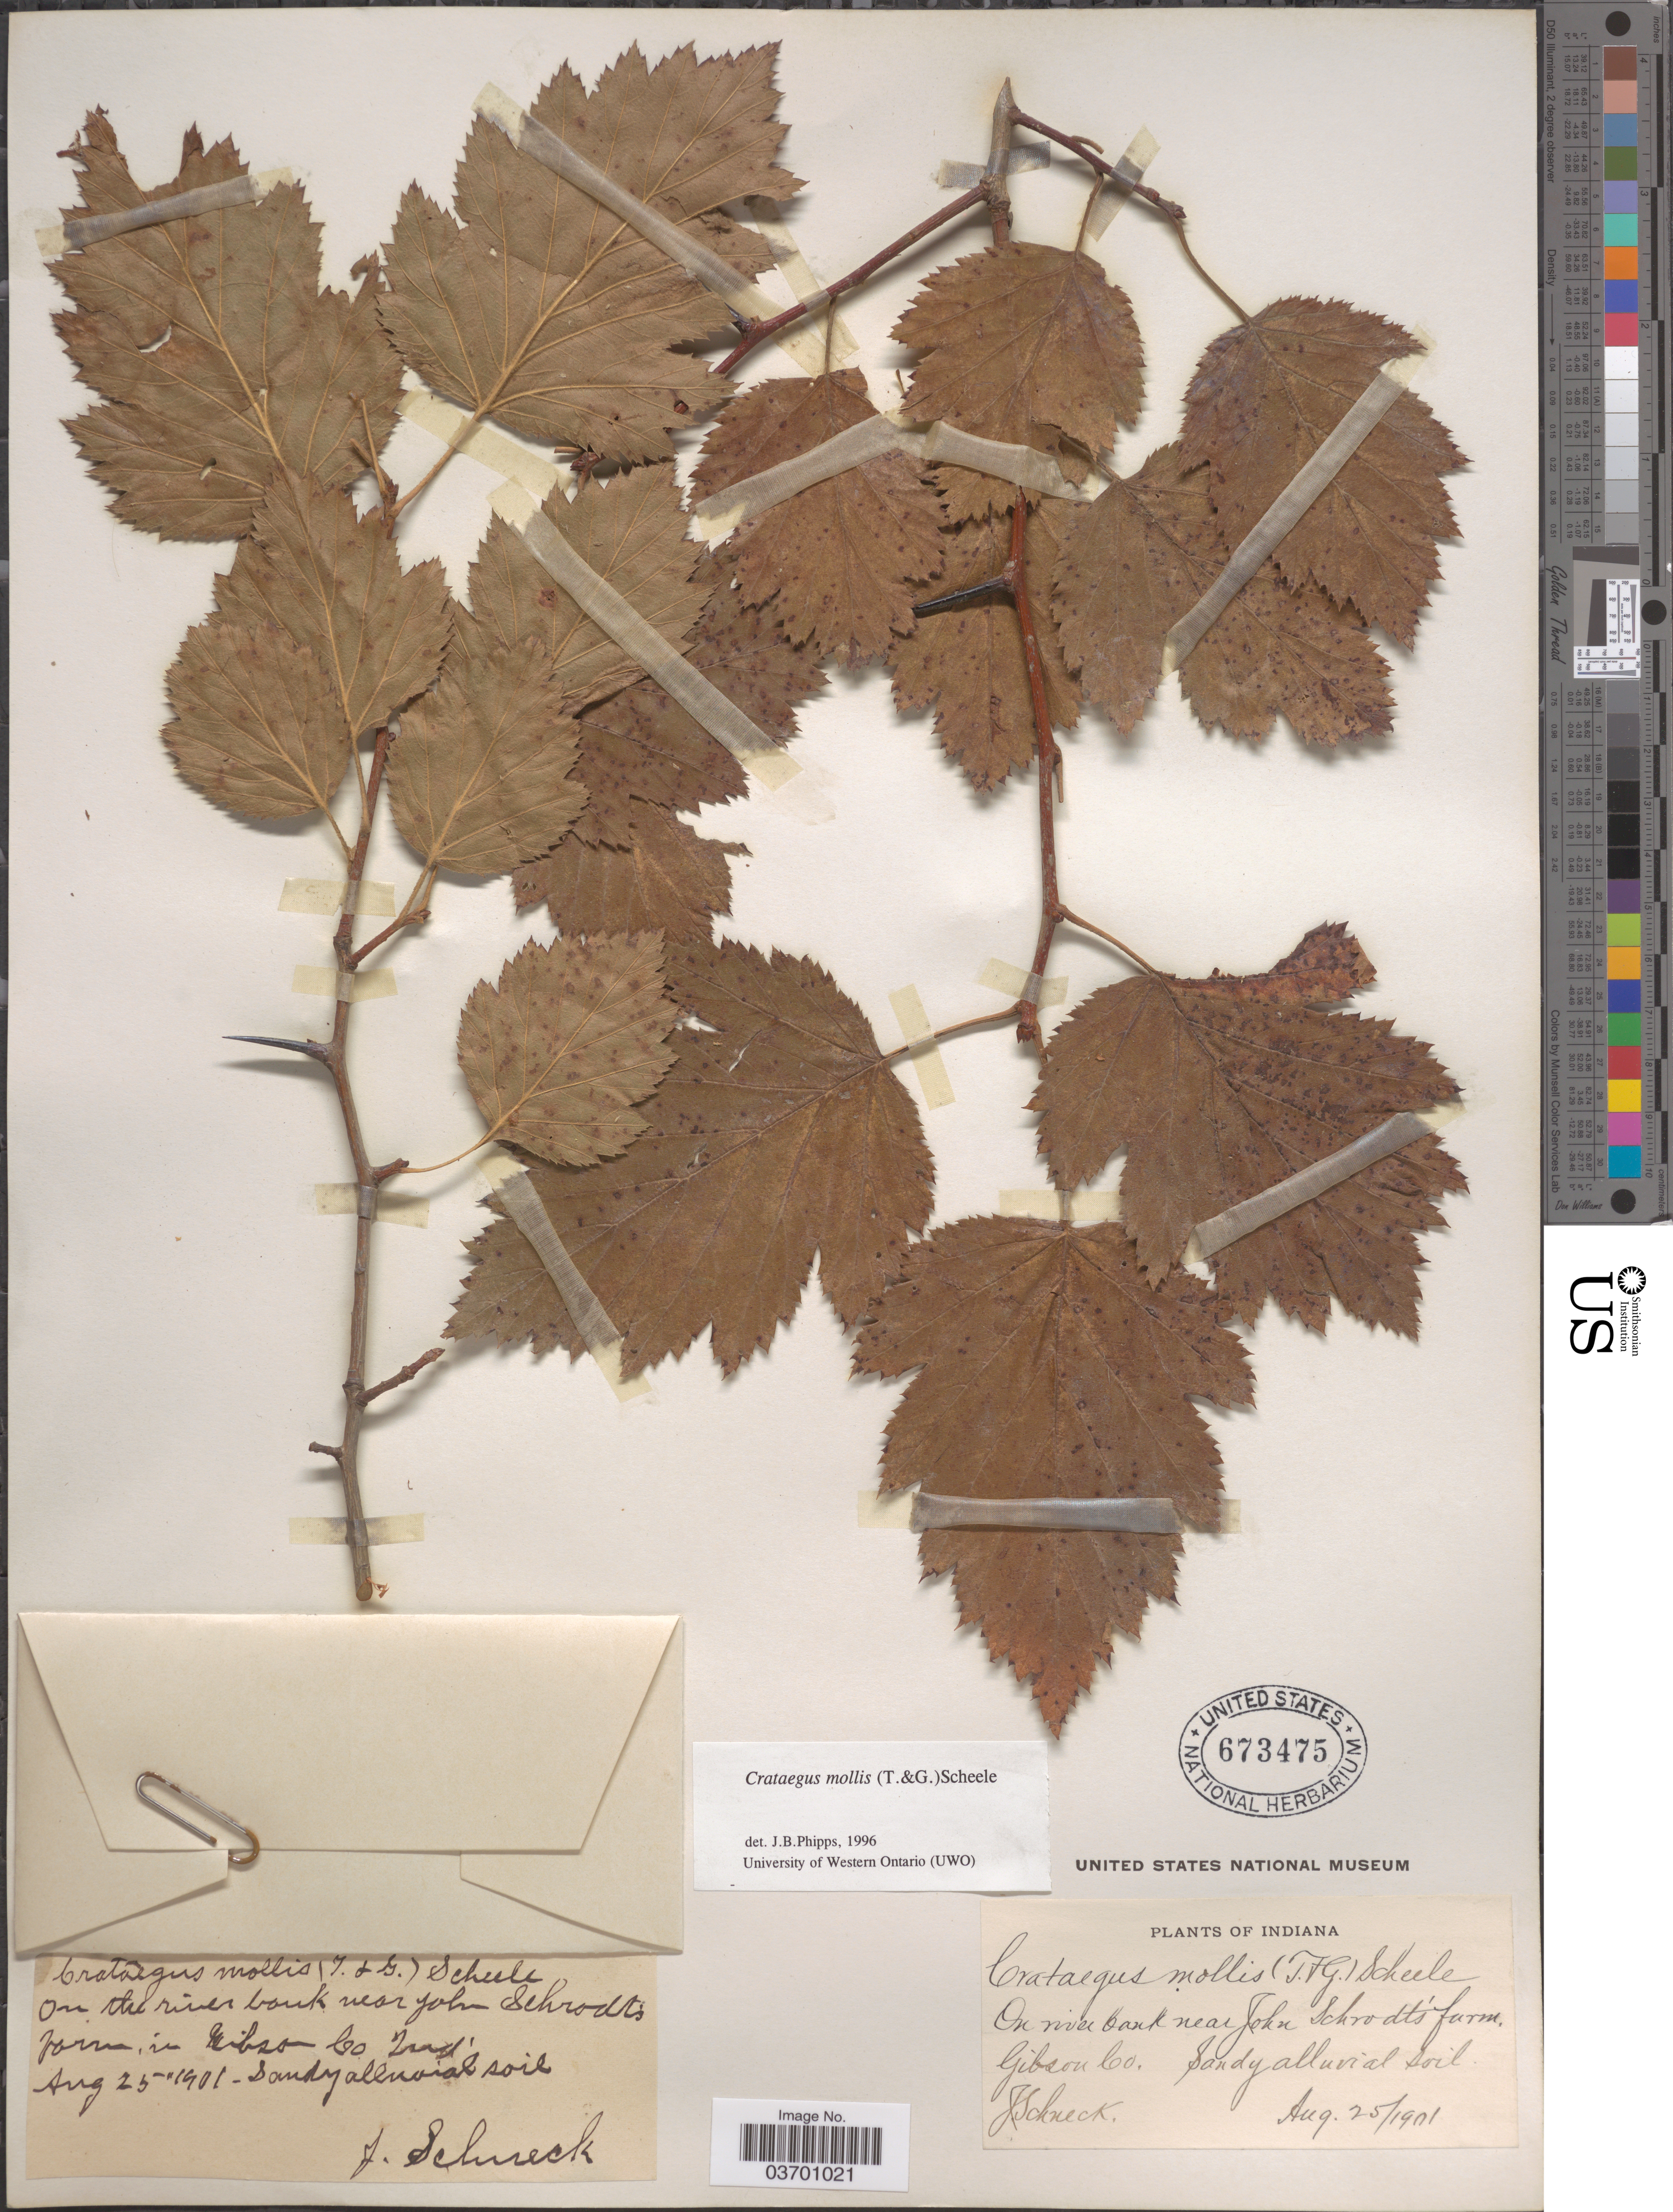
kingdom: Plantae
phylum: Tracheophyta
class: Magnoliopsida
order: Rosales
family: Rosaceae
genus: Crataegus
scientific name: Crataegus mollis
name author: (Torr. & A. Gray) Scheele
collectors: J. Schneck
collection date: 1901-08-25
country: United States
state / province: Indiana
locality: On river bank near John Schrodt's farm, Gibson Co.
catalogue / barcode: US 673475